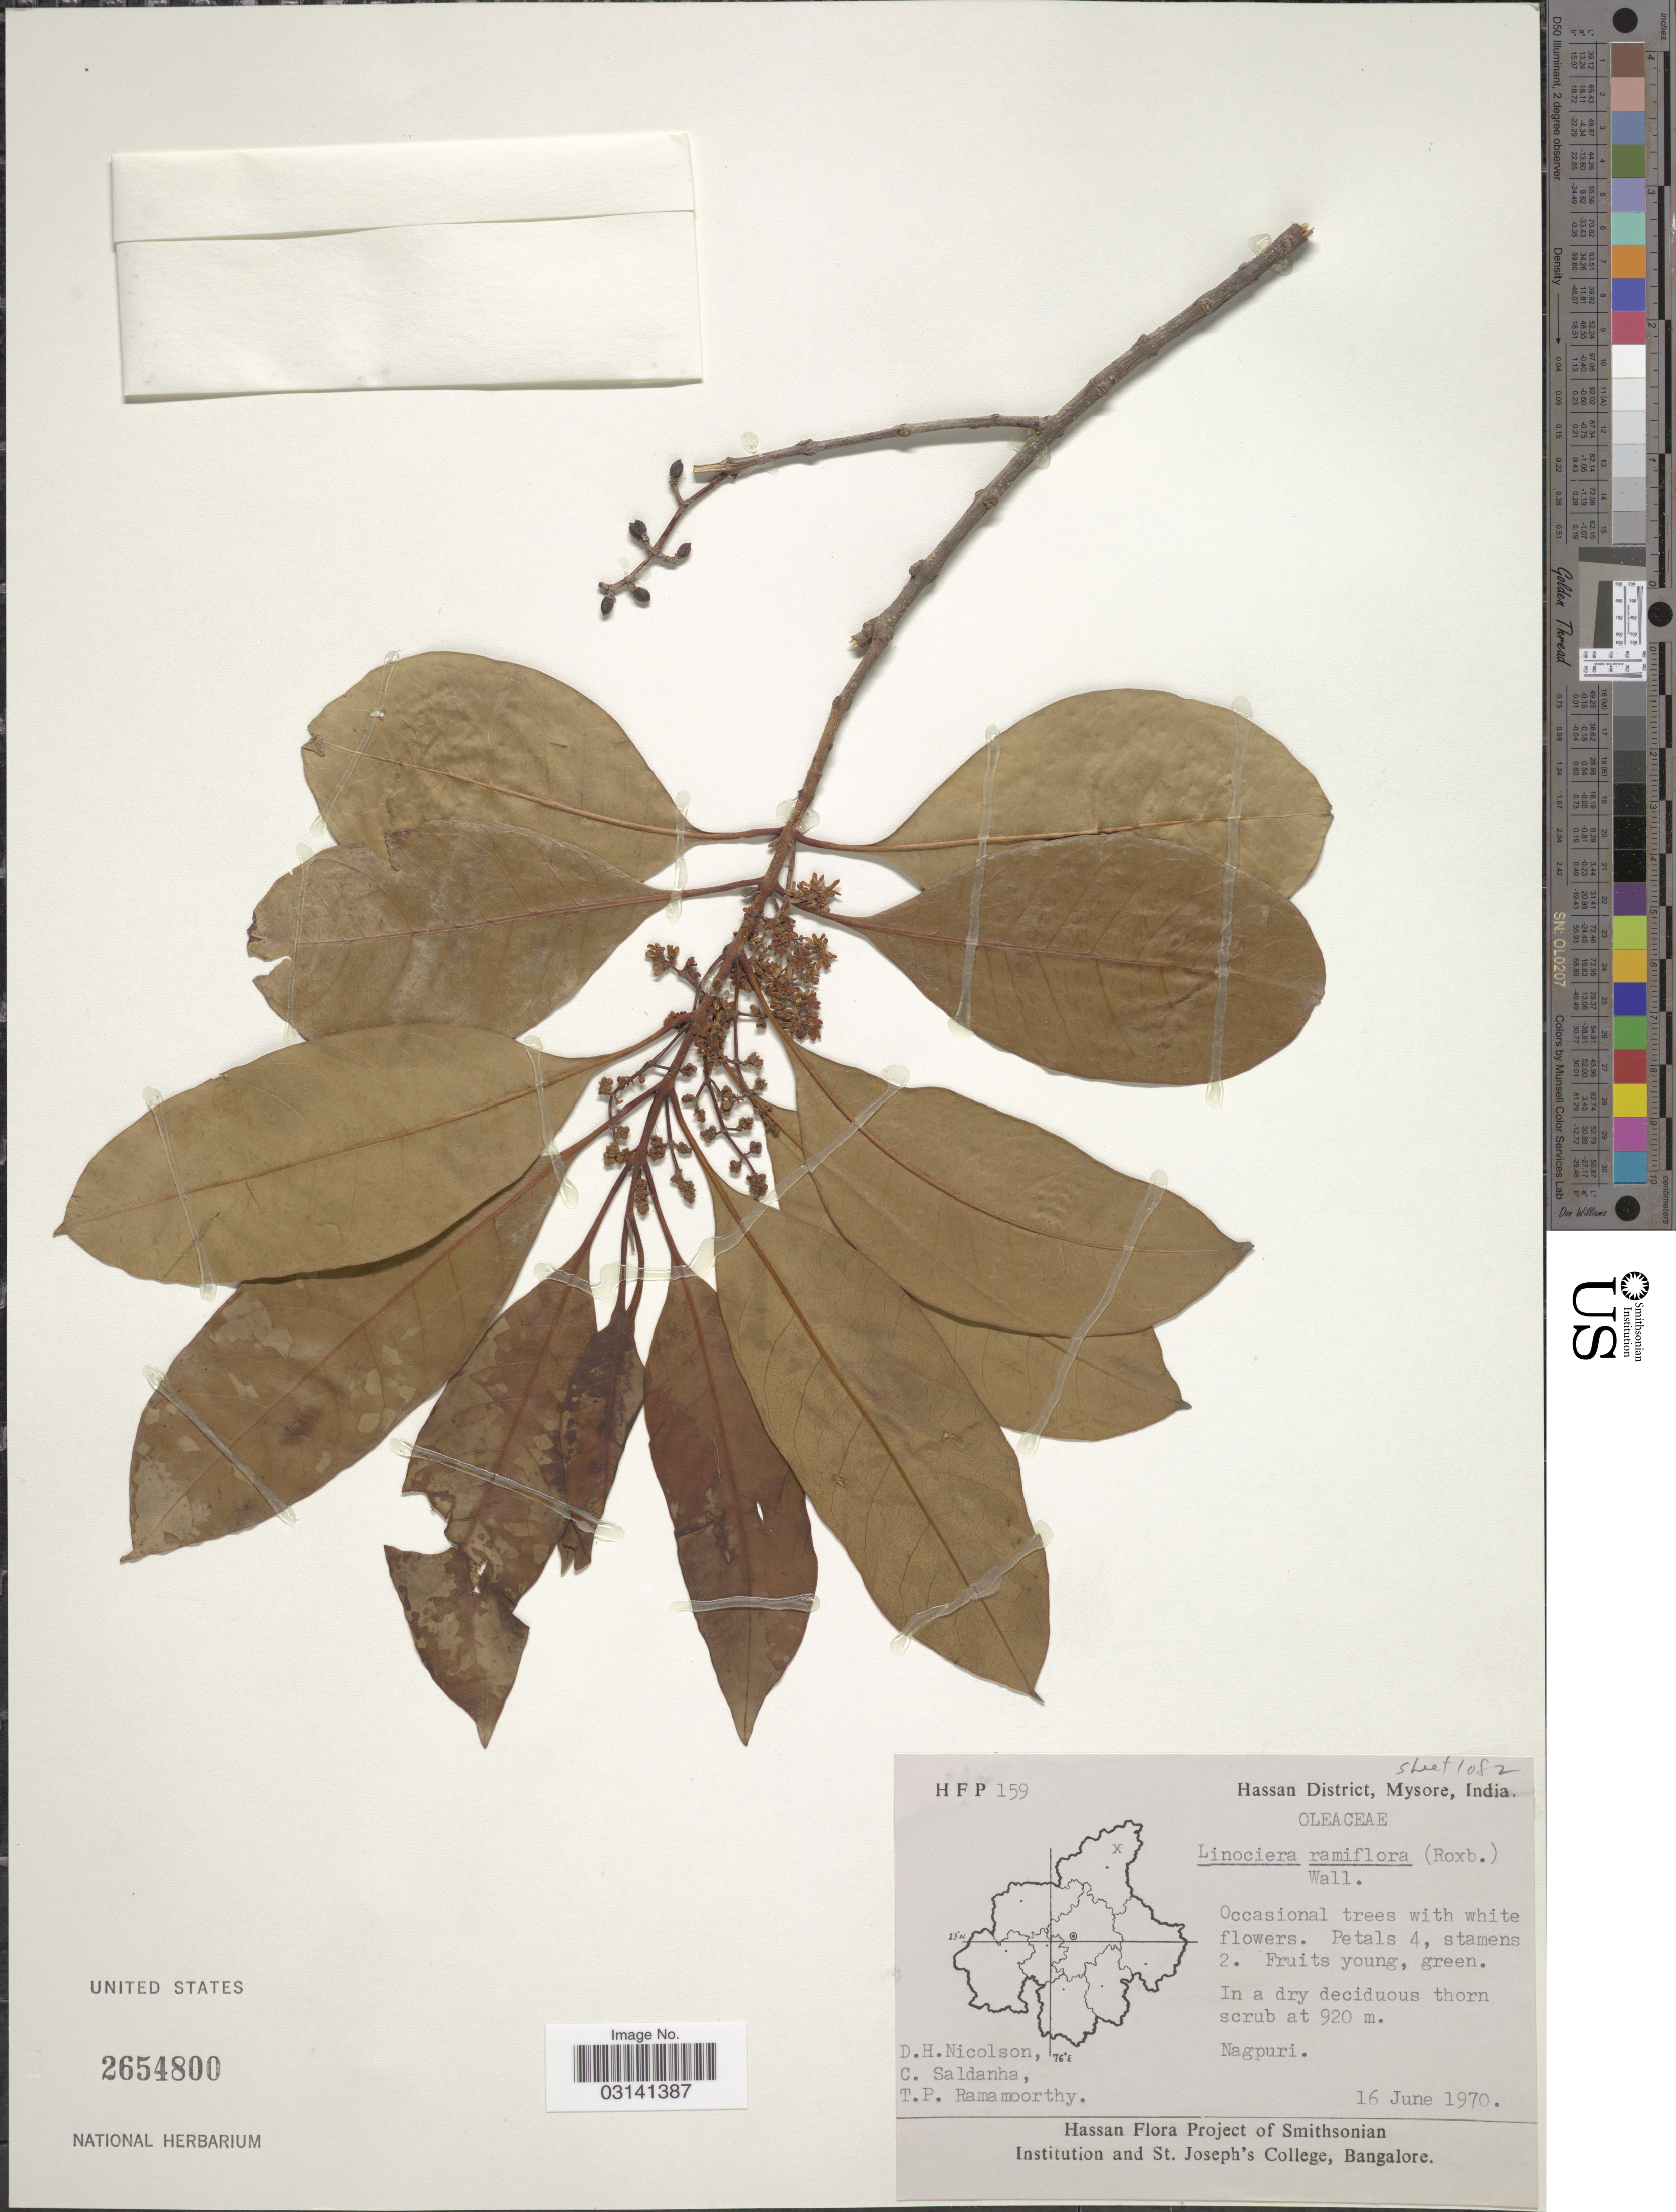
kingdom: Plantae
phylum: Tracheophyta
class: Magnoliopsida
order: Lamiales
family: Oleaceae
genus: Chionanthus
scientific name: Chionanthus ramiflorus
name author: Roxb.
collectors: D. H. Nicolson, C. Saldanha & T. P. Ramamoorthy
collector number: HFP 159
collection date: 1970-06-16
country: India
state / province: Karnataka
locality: Hassan District, Mysore. Nagpuri.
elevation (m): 920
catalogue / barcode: US 2654800